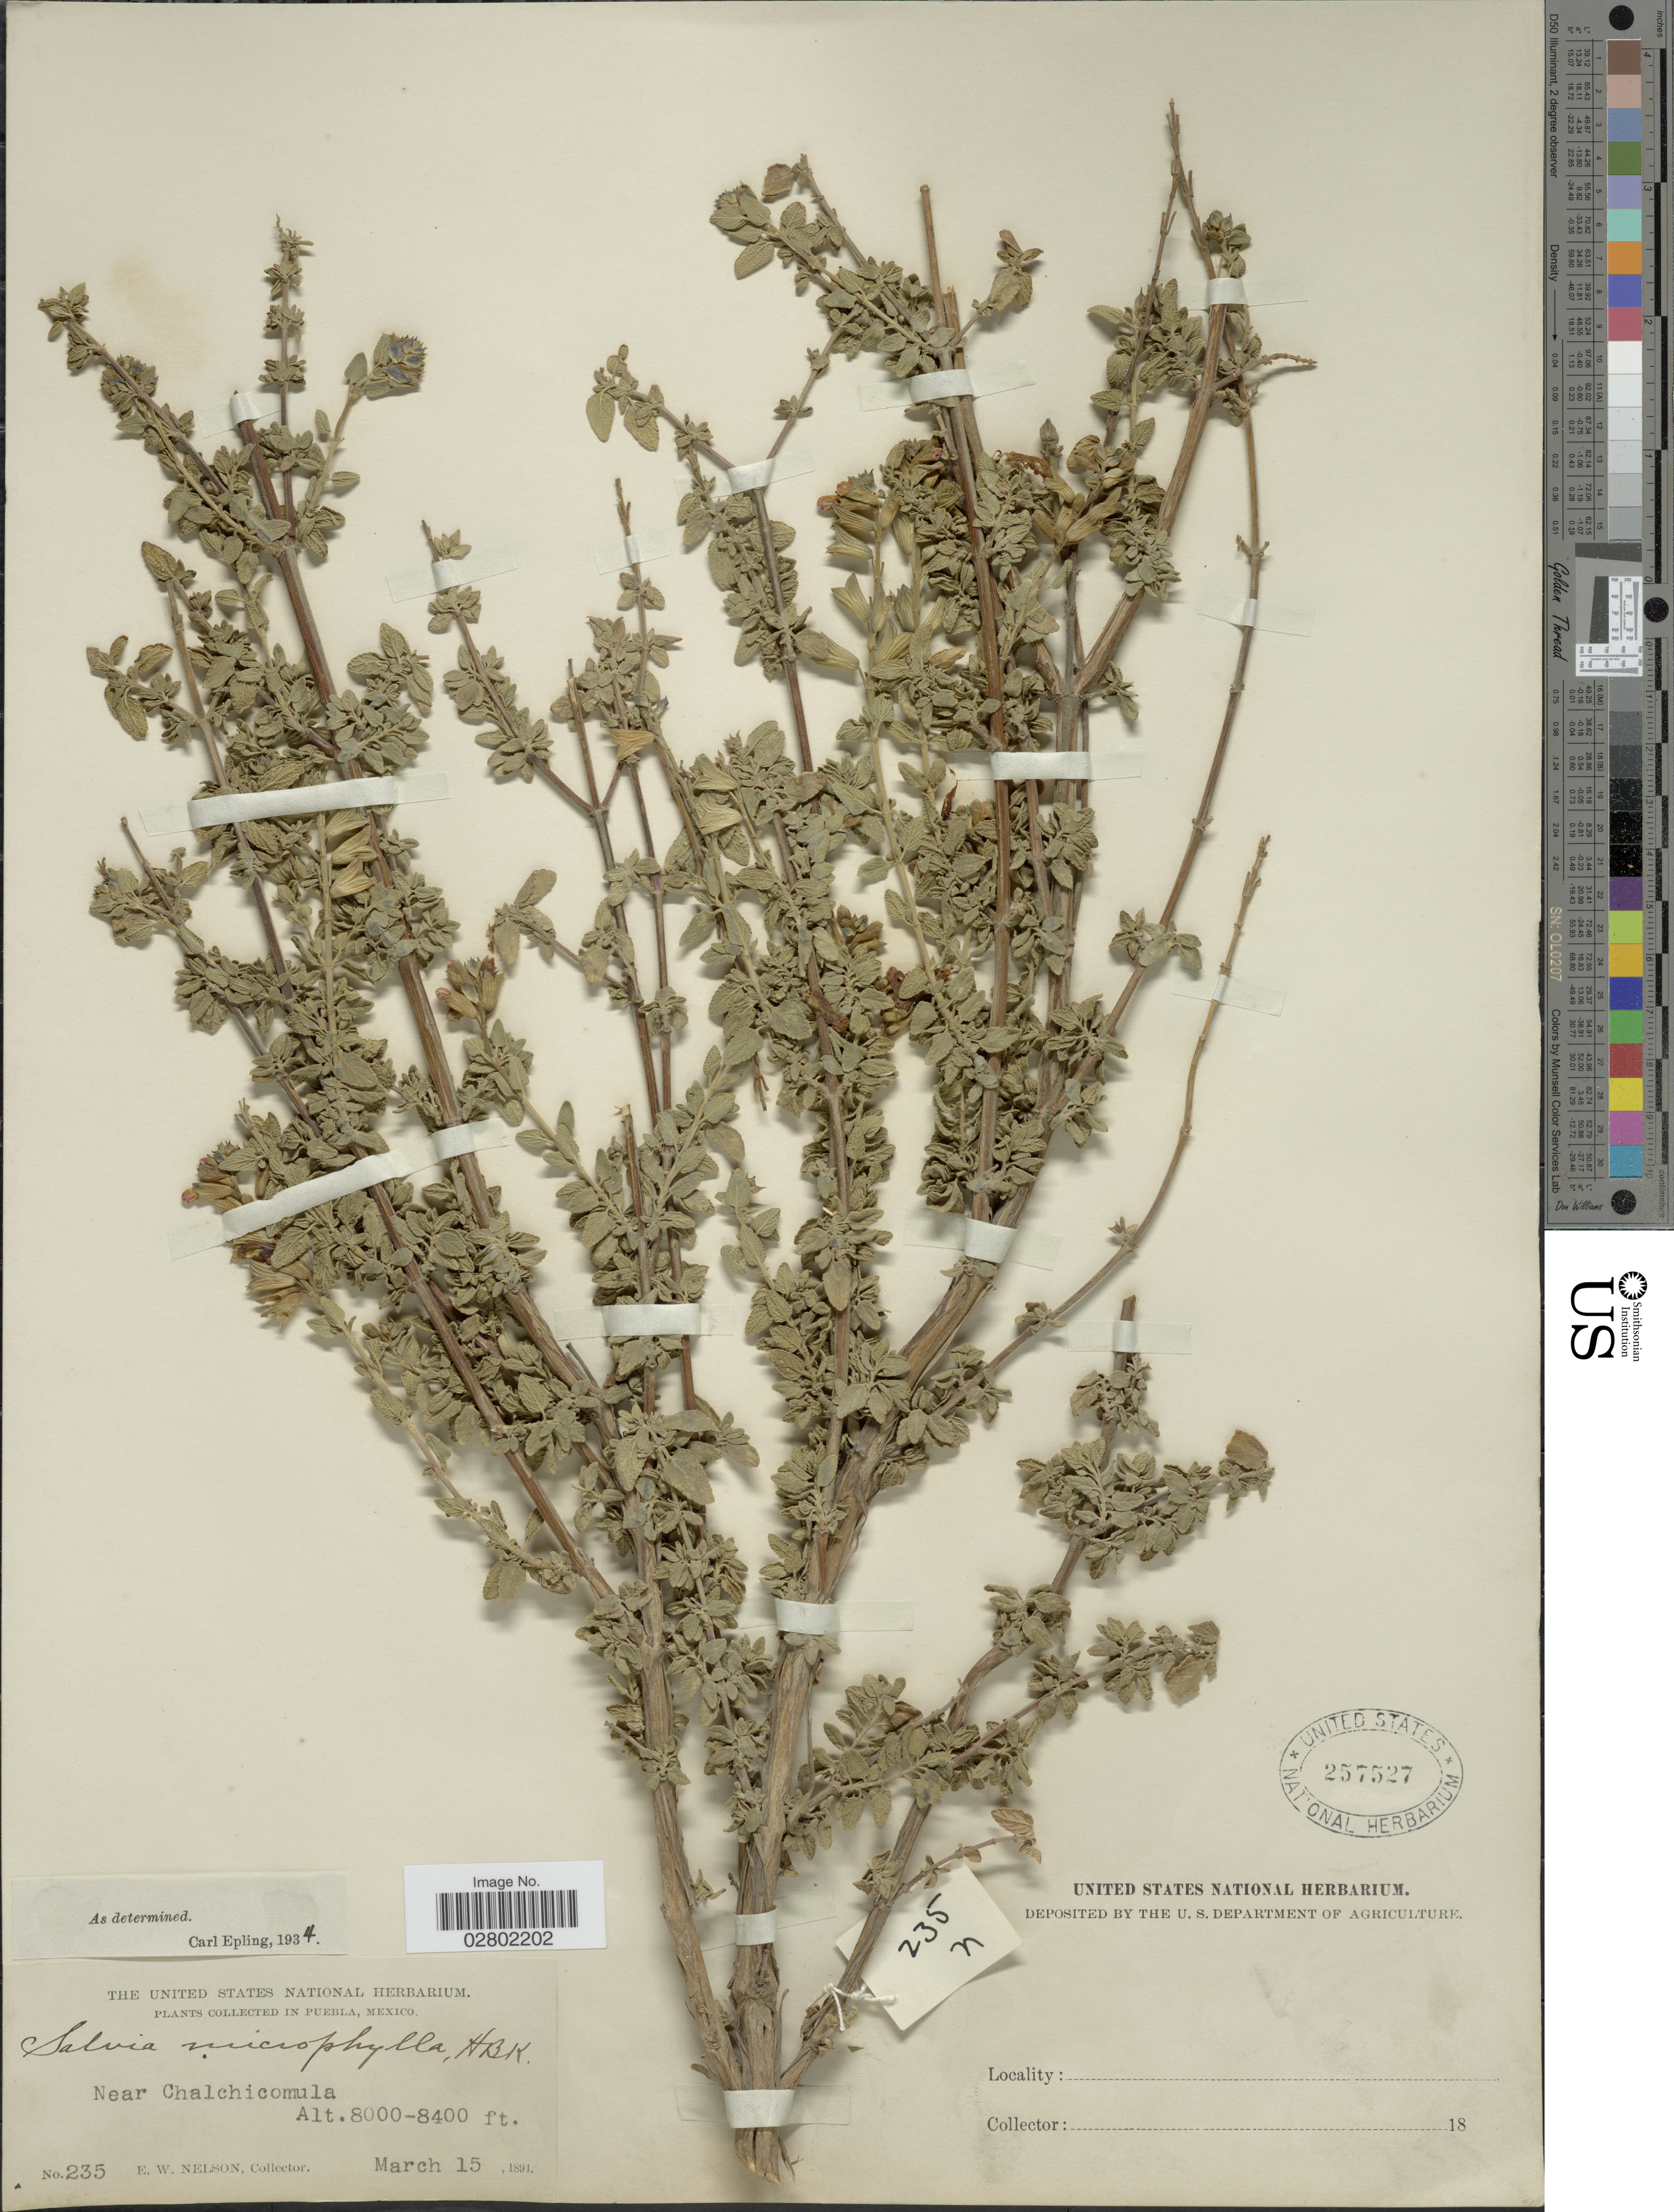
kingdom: Plantae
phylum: Tracheophyta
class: Magnoliopsida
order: Lamiales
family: Lamiaceae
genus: Salvia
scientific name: Salvia microphylla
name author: Kunth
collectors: E. W. Nelson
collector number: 235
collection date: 1891-03-15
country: Mexico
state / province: Puebla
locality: Near Chalchicomula.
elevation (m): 2438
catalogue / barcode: US 257527